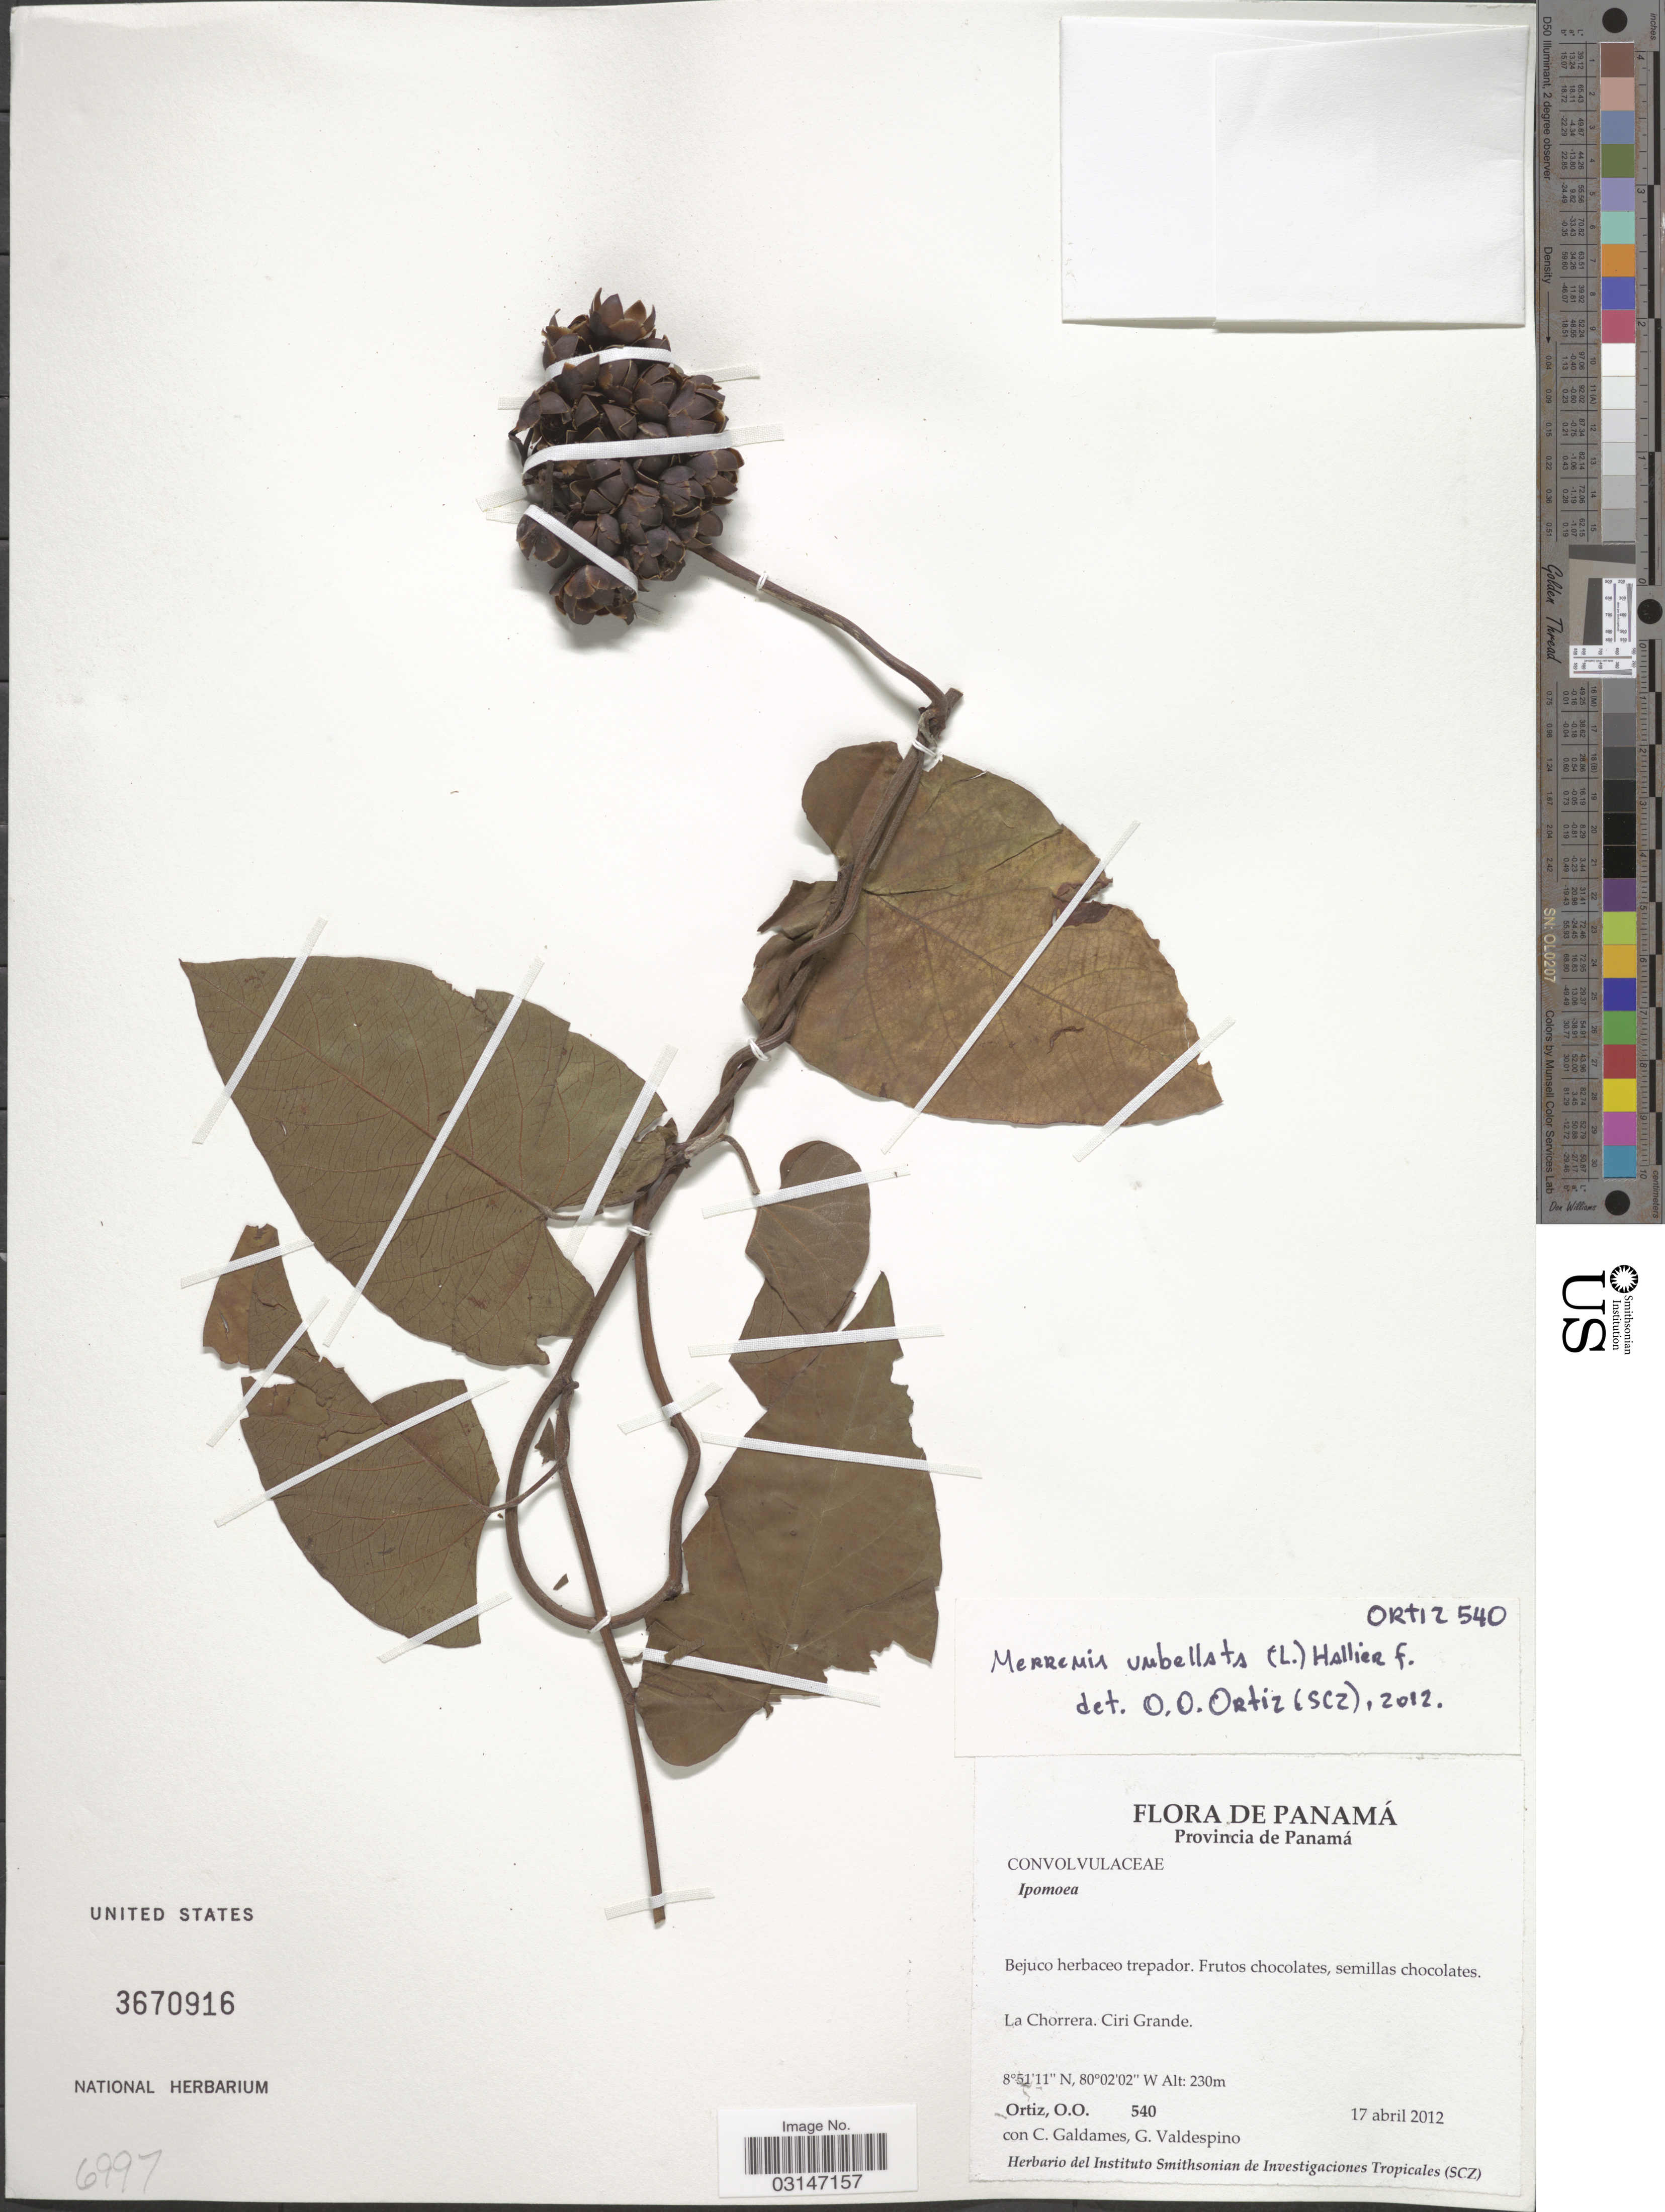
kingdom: Plantae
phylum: Tracheophyta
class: Magnoliopsida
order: Solanales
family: Convolvulaceae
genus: Camonea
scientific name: Camonea umbellata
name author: (L.) A. R. Simões & Staples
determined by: Strong, Mark T., (BOT), Smithsonian Institution - National Museum of Natural History (UNITED STATES)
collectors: O. O. Ortiz, C. Galdames & G. Valdespino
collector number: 540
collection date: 2012-04-17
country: Panama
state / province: Panamá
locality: La Chorrera. Ciri Grande.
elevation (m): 230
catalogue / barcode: US 3670916